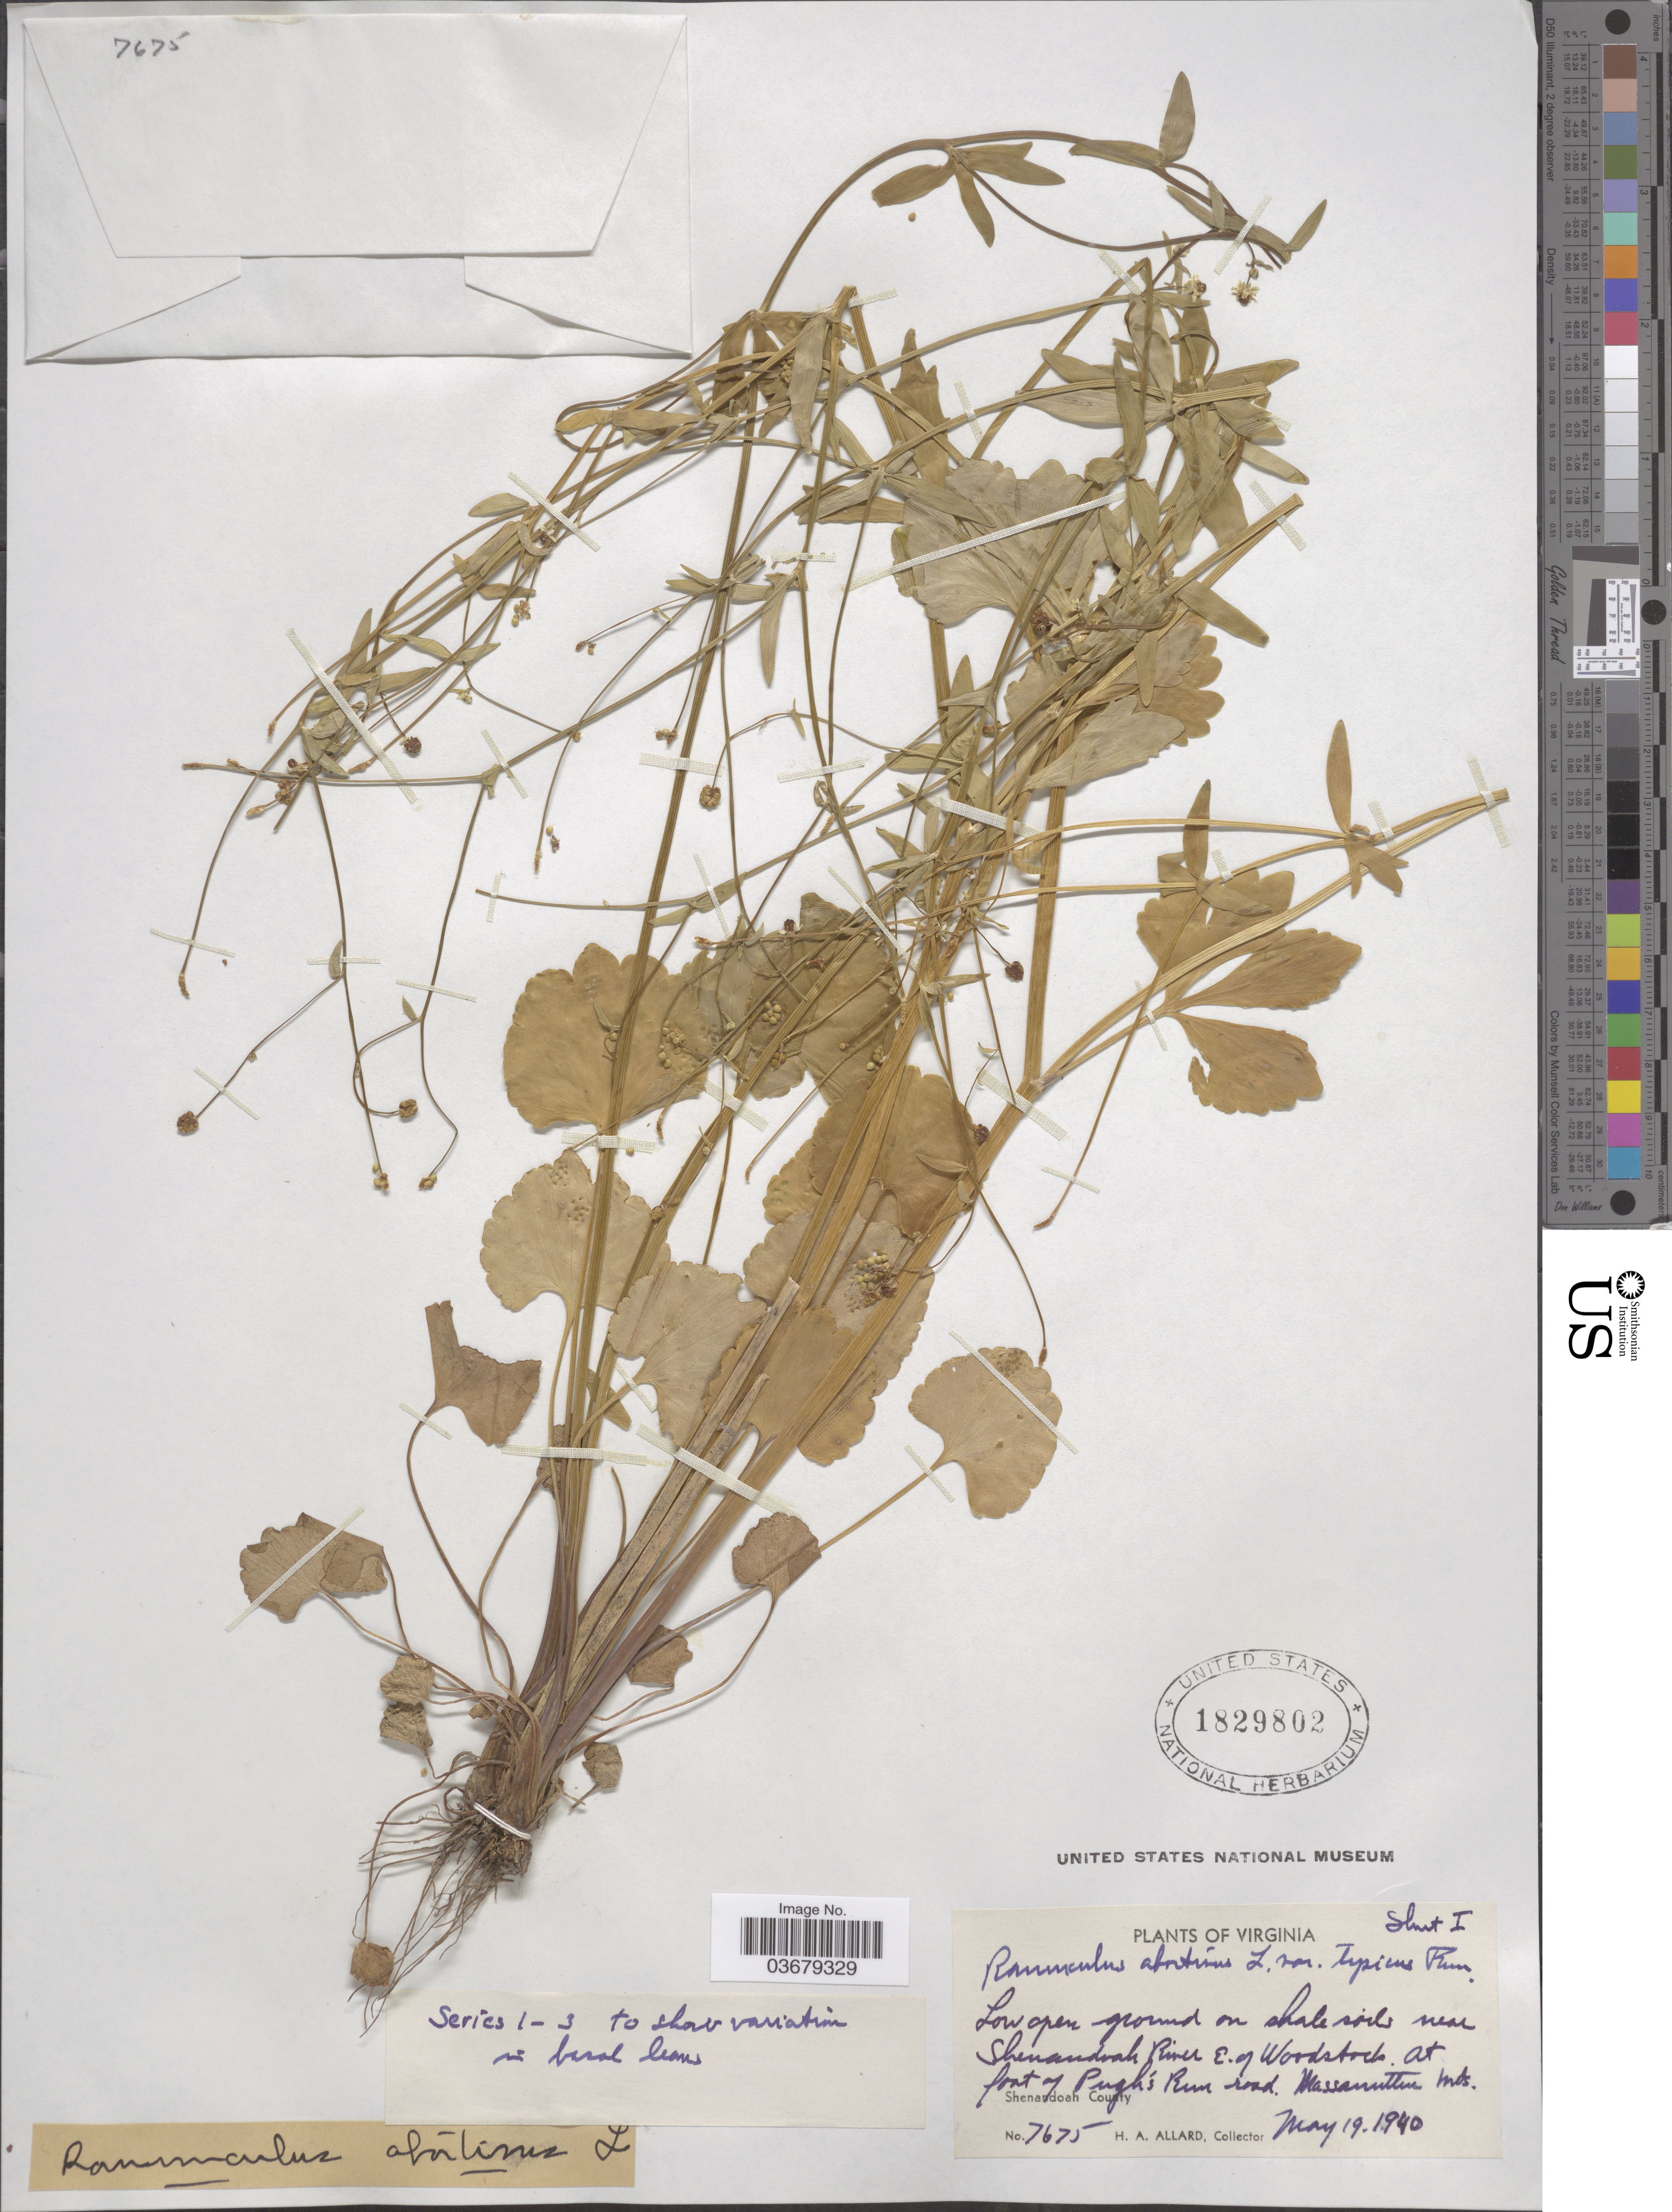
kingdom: Plantae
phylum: Tracheophyta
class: Magnoliopsida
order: Ranunculales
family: Ranunculaceae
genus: Ranunculus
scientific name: Ranunculus abortivus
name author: L.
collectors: H. A. Allard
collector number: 7675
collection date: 1940-05-19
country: United States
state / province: Virginia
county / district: Shenandoah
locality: Near Shenandoah River E. of Woodstock. At foot of Pugh's Run road. Massanutten Mts. Shenandoah County.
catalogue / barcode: US 1829802